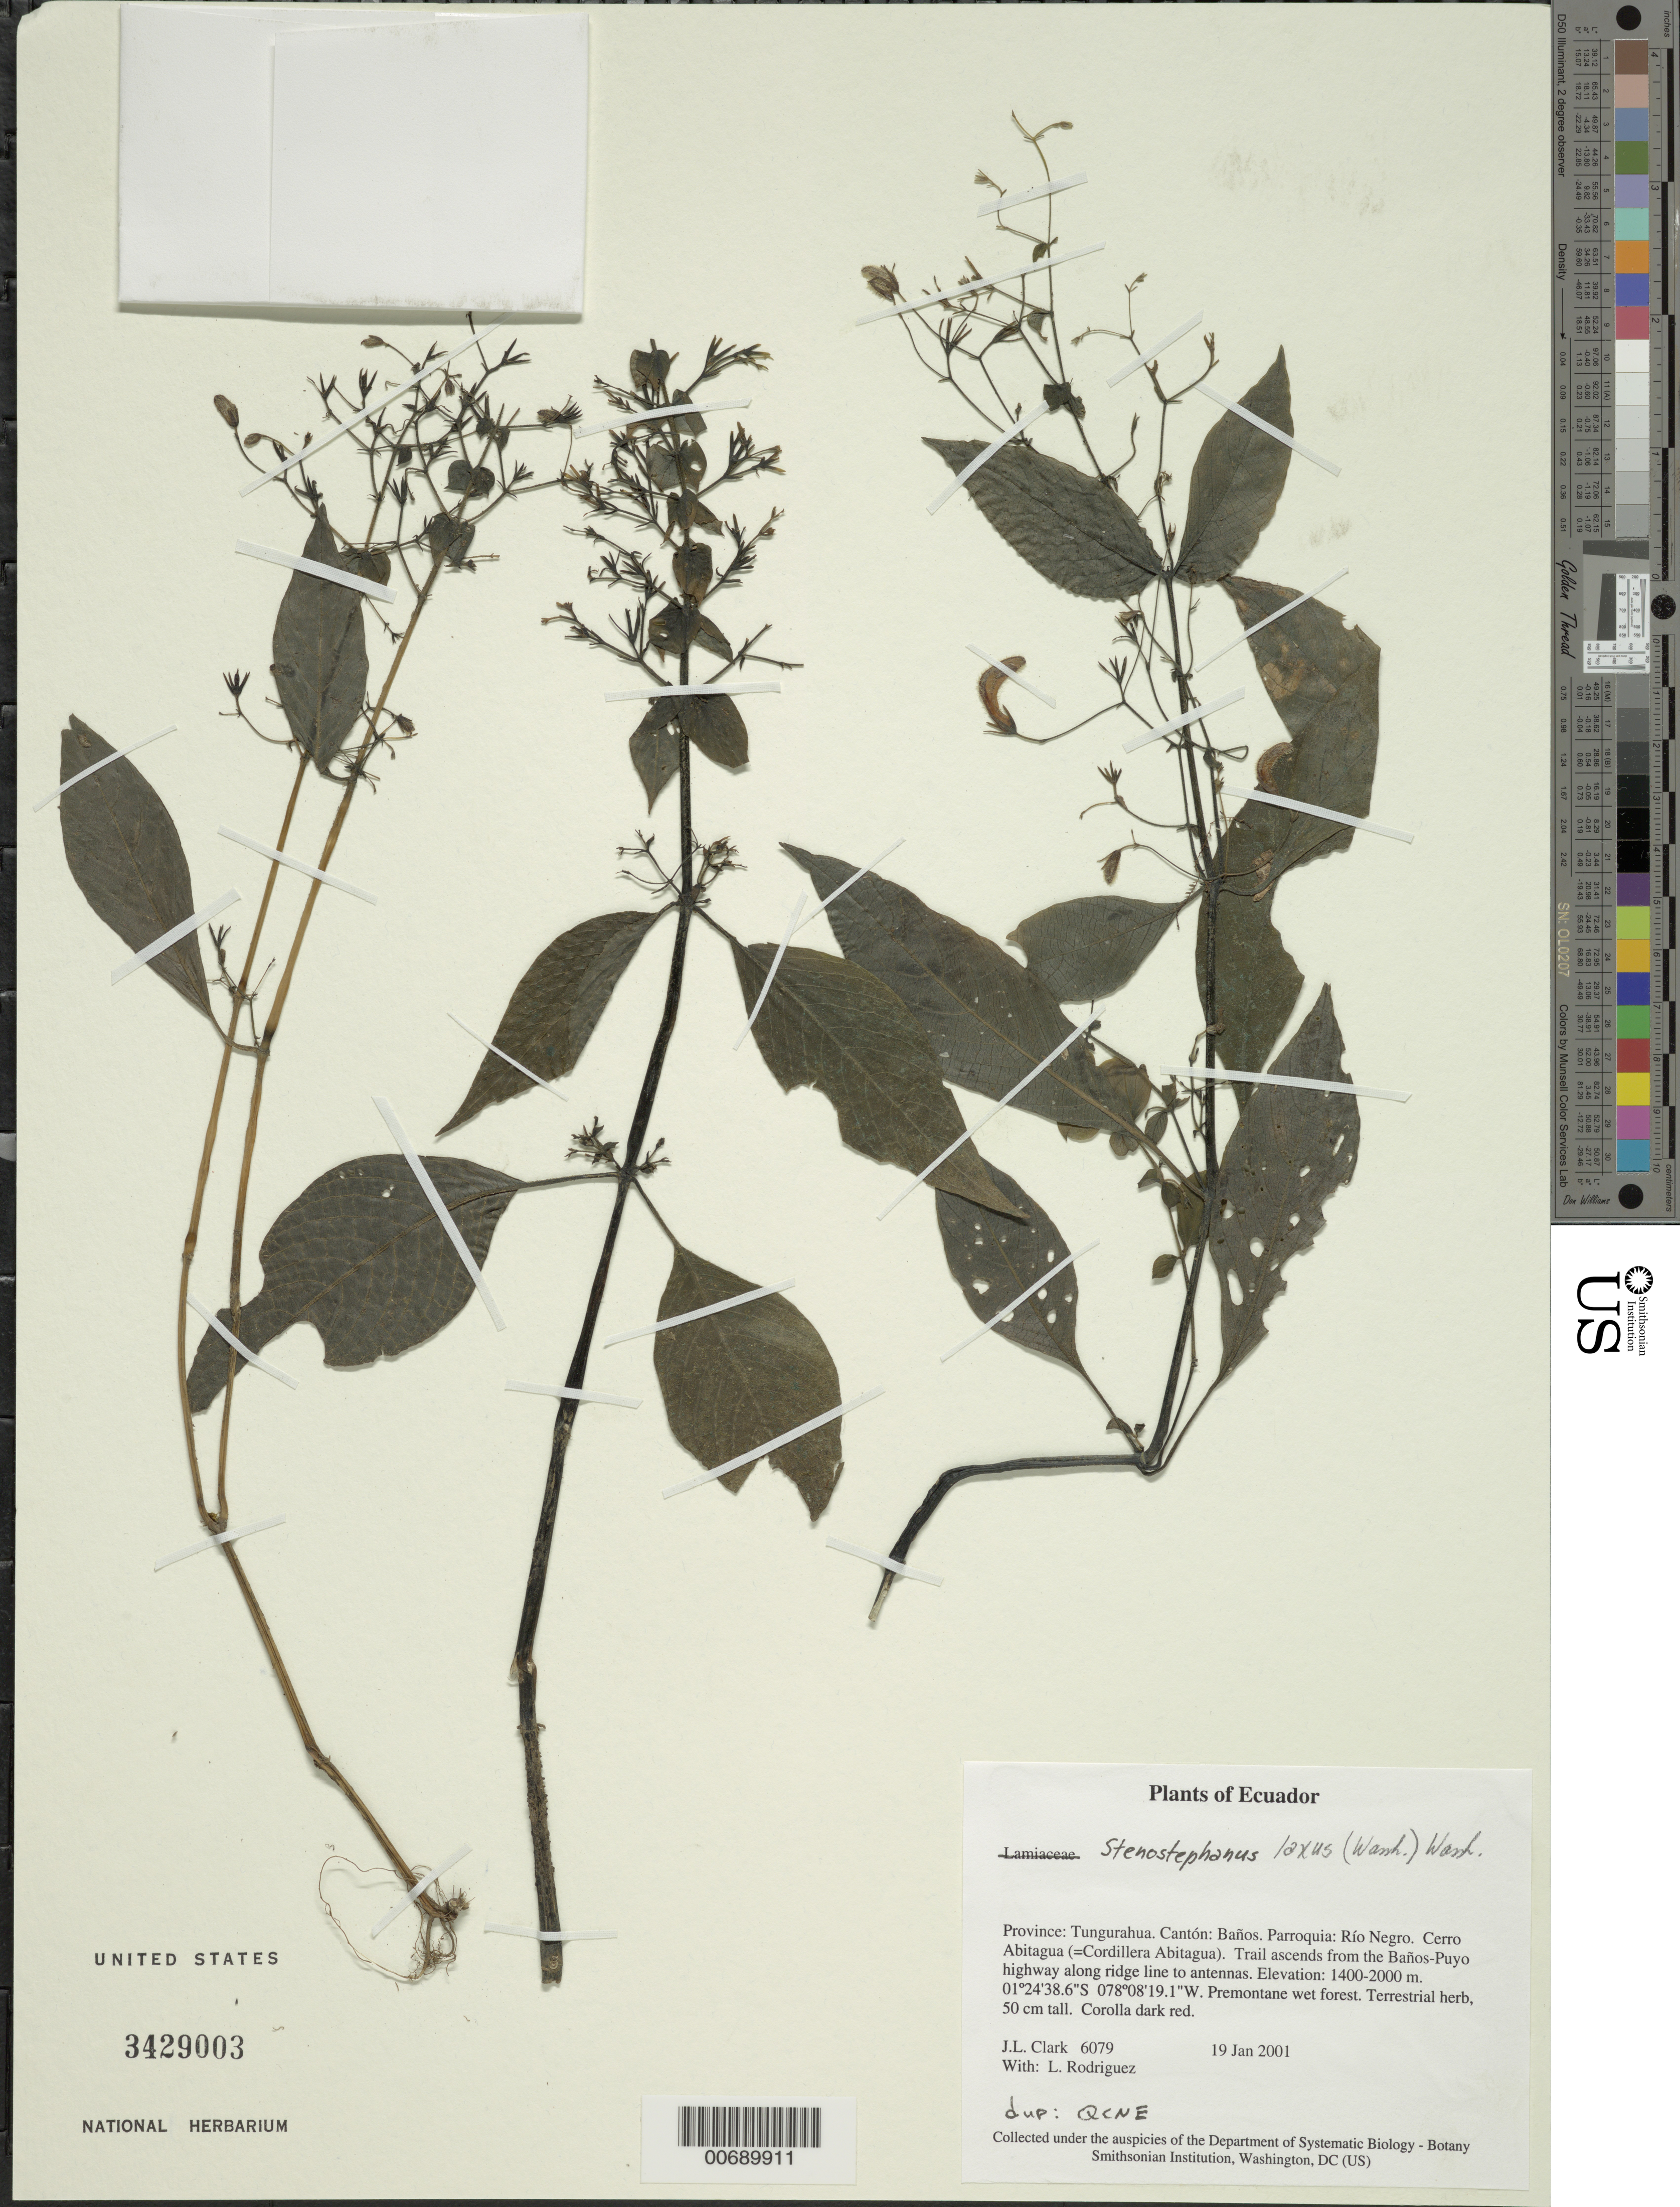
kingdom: Plantae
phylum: Tracheophyta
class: Magnoliopsida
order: Lamiales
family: Lamiaceae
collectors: J. L. Clark & L. Rodriguez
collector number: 6079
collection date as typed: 19 Jan 2001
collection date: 2001-01-19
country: Ecuador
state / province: Tungurahua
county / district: Baños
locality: Parroquia: Río Negro. Cerro Abitagua (=Cordillera Abitagua). Trail ascends from the Baños-Puyo highway along ridge line to antennas.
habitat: Premontane wet forest.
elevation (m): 1400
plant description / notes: QCNE, US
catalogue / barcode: US 3429003